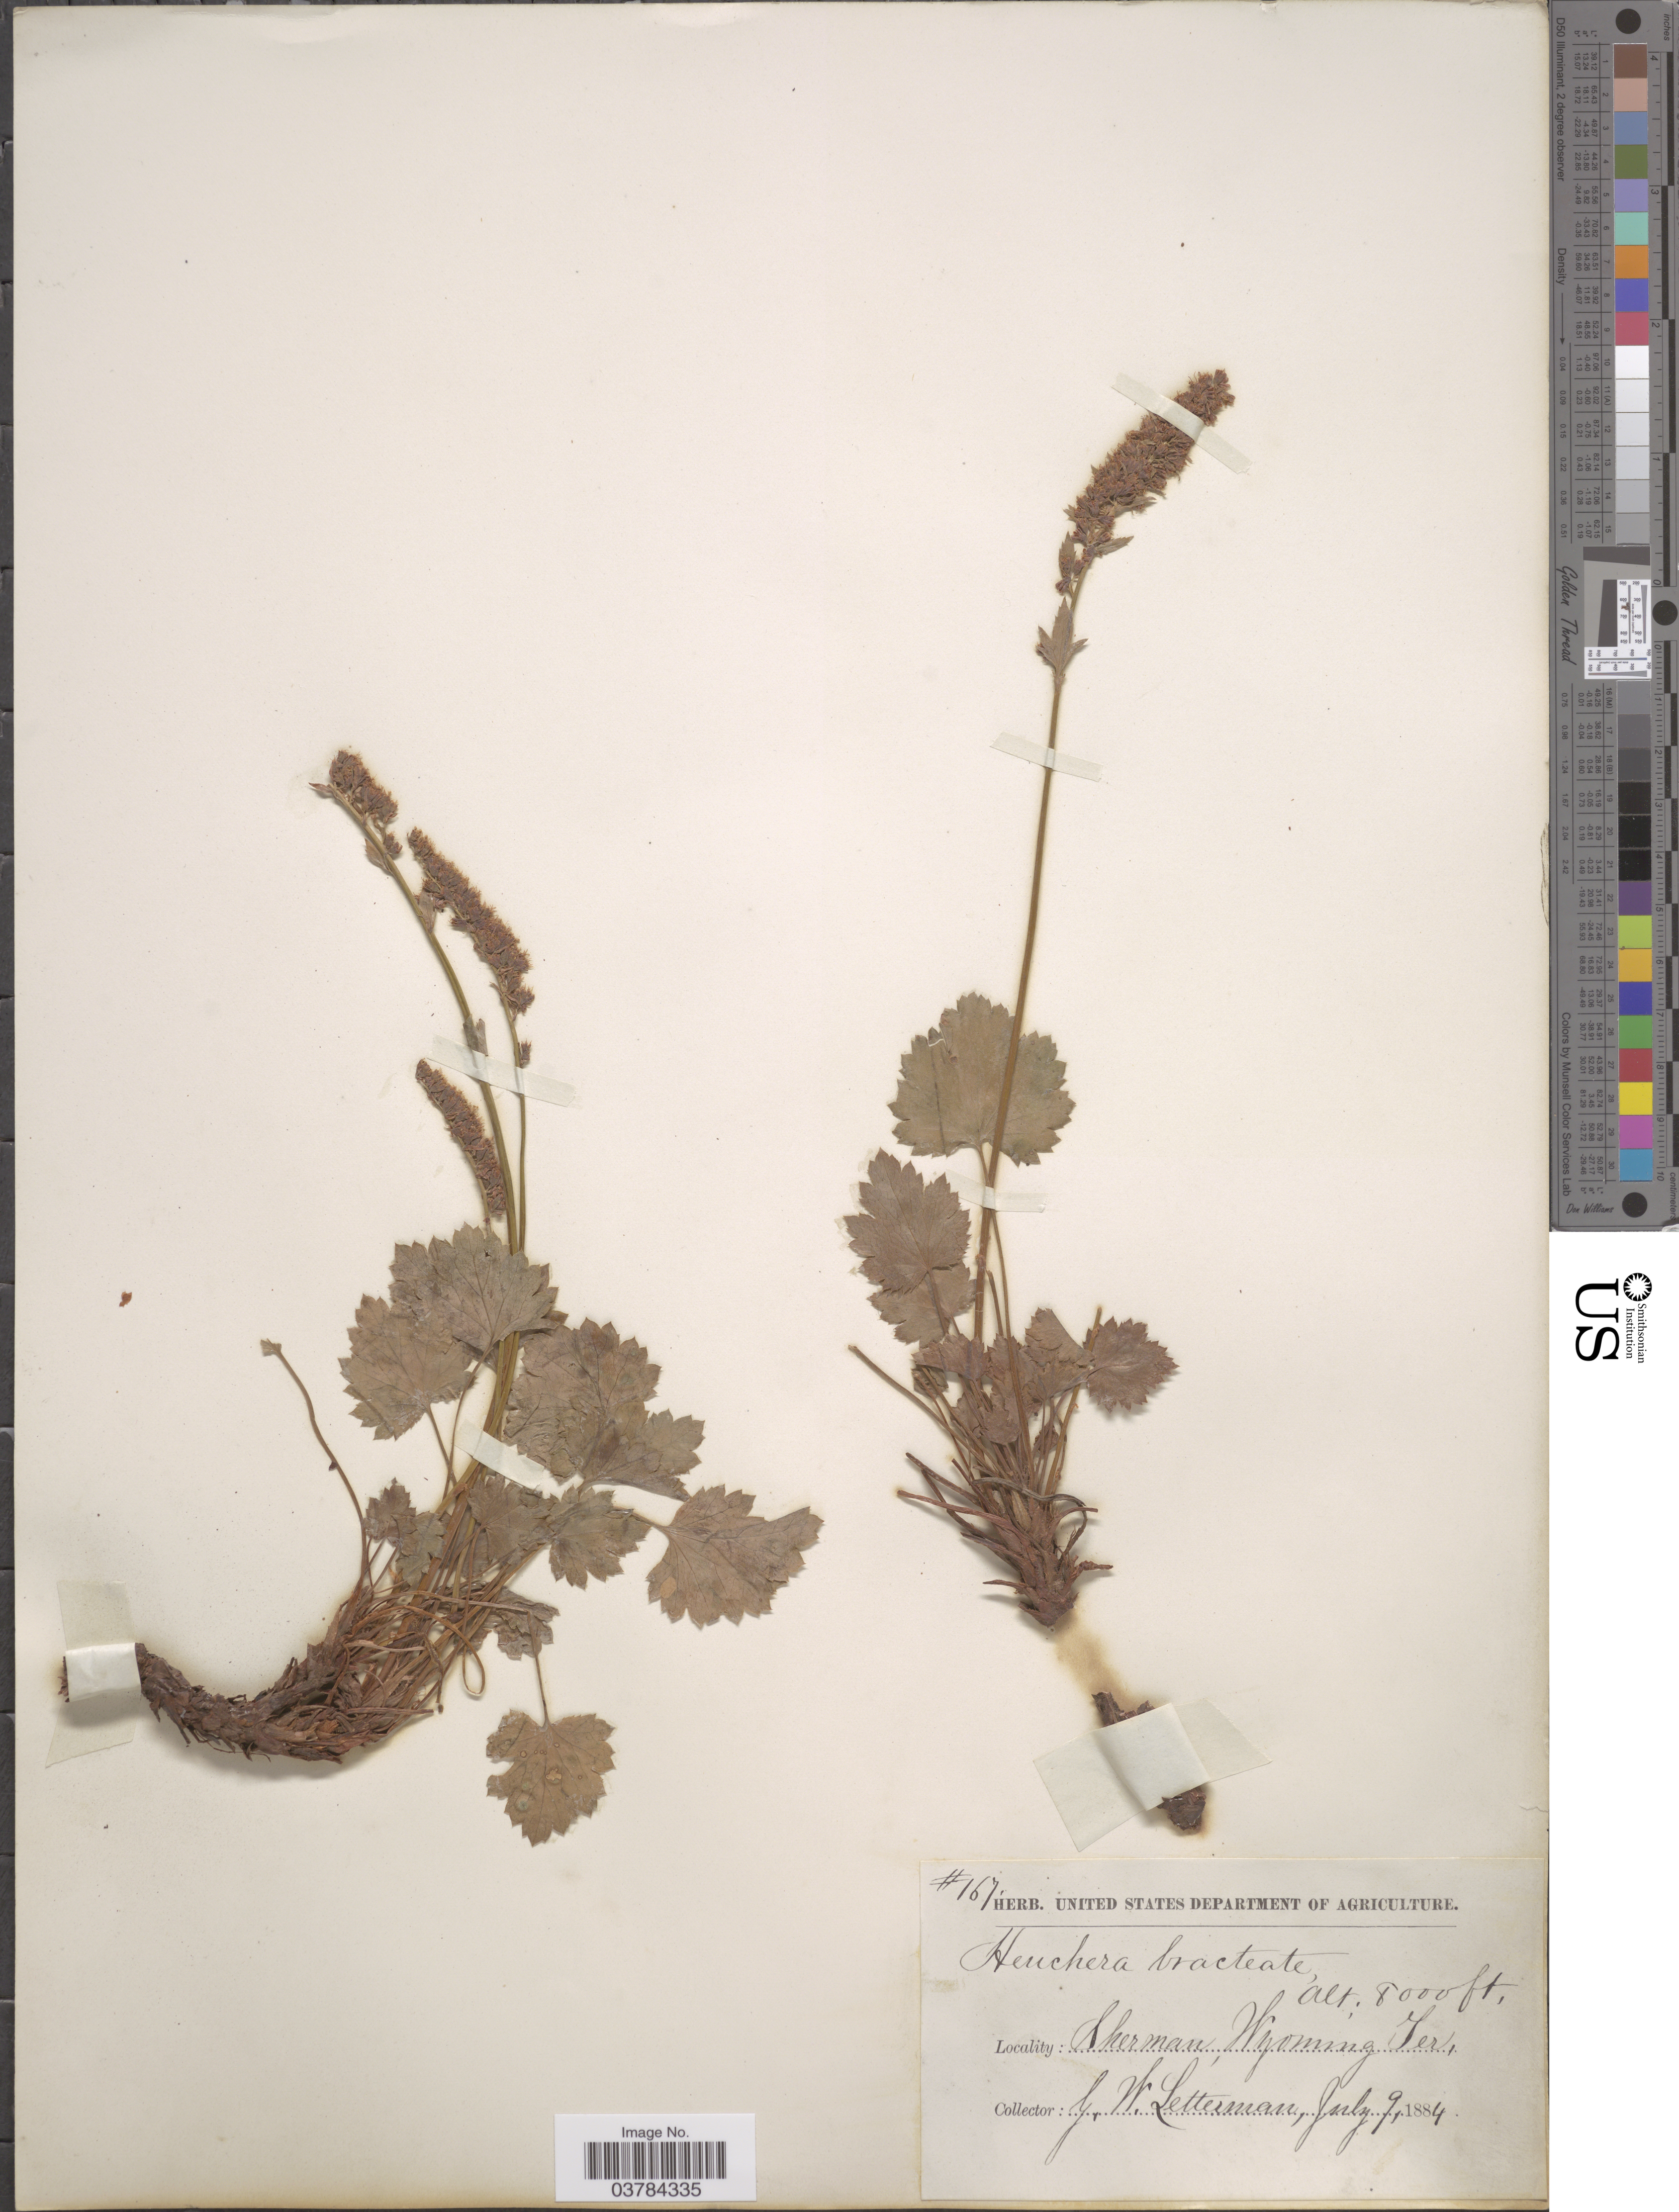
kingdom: Plantae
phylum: Tracheophyta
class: Magnoliopsida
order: Saxifragales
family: Saxifragaceae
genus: Heuchera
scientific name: Heuchera bracteata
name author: (Torr.) Ser.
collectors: G. W. Letterman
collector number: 167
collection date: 1884-07-09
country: United States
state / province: Wyoming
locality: Sherman.